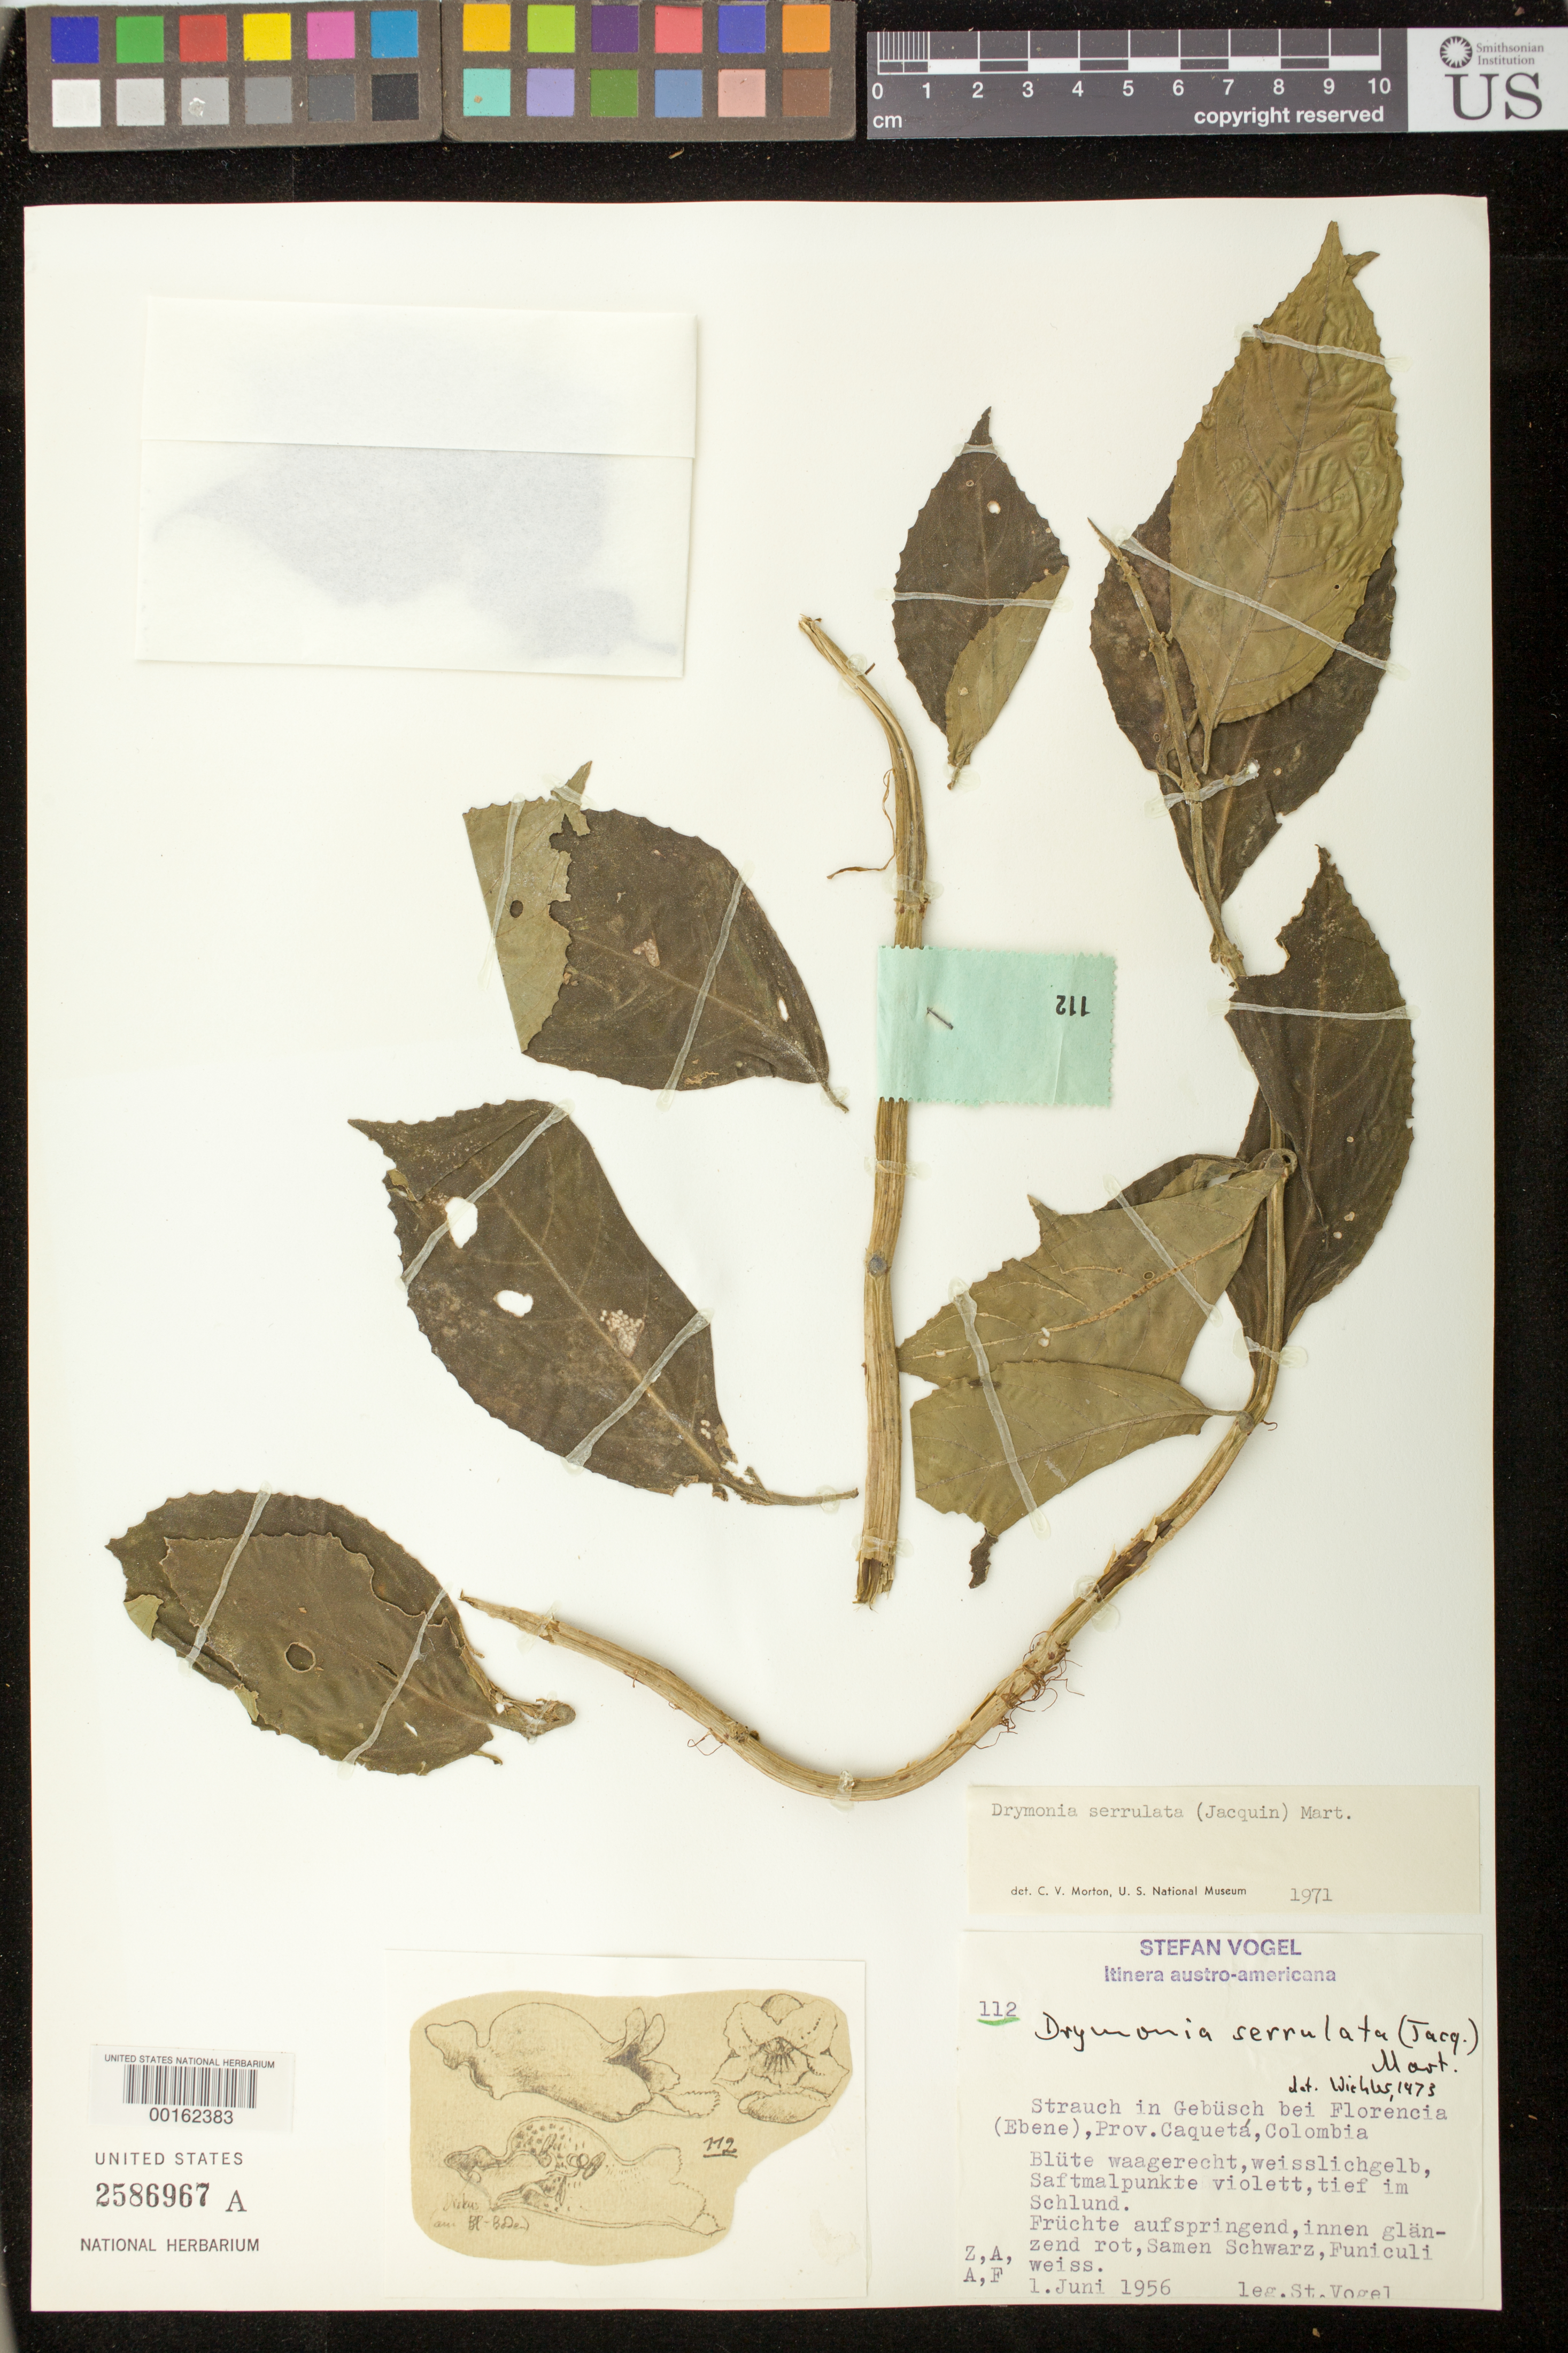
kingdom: Plantae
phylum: Tracheophyta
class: Magnoliopsida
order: Lamiales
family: Gesneriaceae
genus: Drymonia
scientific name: Drymonia serrulata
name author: (Jacq.) Mart.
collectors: S. Vogel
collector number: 112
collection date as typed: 01 Jun 1956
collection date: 1956-06-01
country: Colombia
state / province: Caquetá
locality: By Florencia (Ebene)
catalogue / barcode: US 2586967A